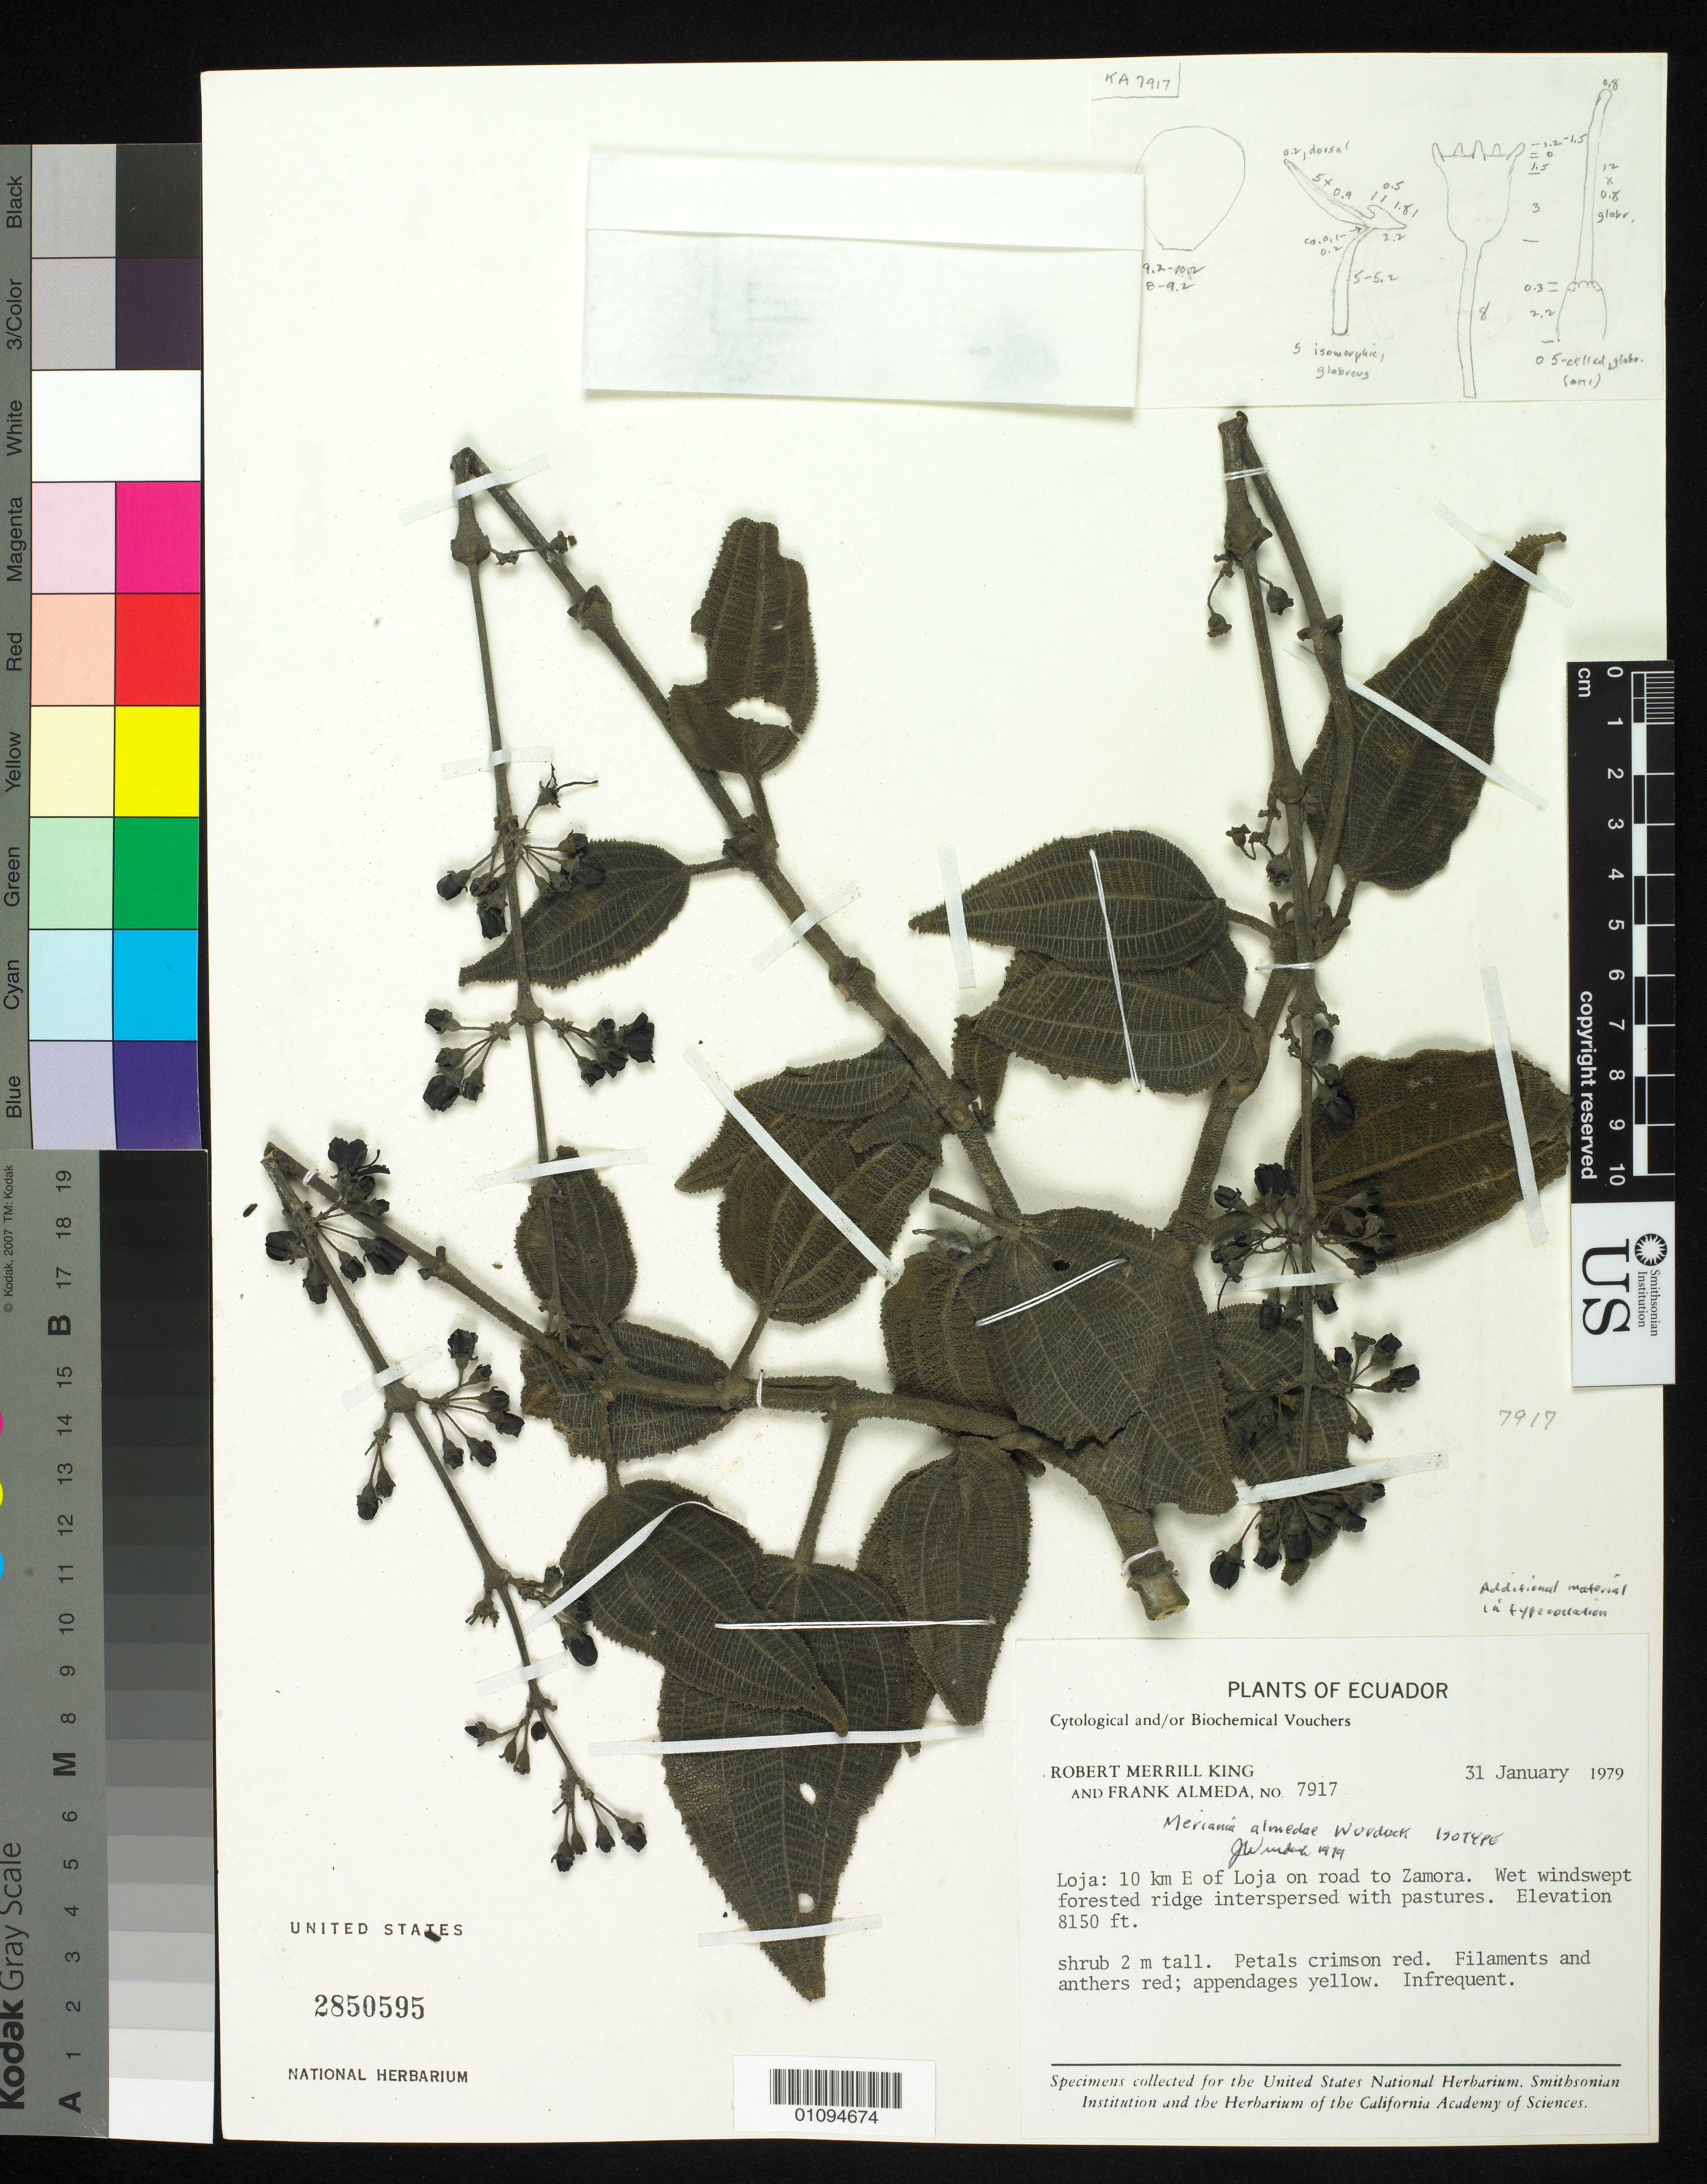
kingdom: Plantae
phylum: Tracheophyta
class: Magnoliopsida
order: Myrtales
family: Melastomataceae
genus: Meriania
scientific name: Meriania almedae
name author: Wurdack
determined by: Wurdack, John J., (US), US (UNITED STATES)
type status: Isotype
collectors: R. M. King & F. Almeda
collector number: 7917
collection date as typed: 31 Jan 1979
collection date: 1979-01-31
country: Ecuador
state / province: Loja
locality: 10 km E of Loja on road to Zamora.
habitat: Wet windswept forested ridge interspersed with pastures.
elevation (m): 2484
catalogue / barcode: US 2850595